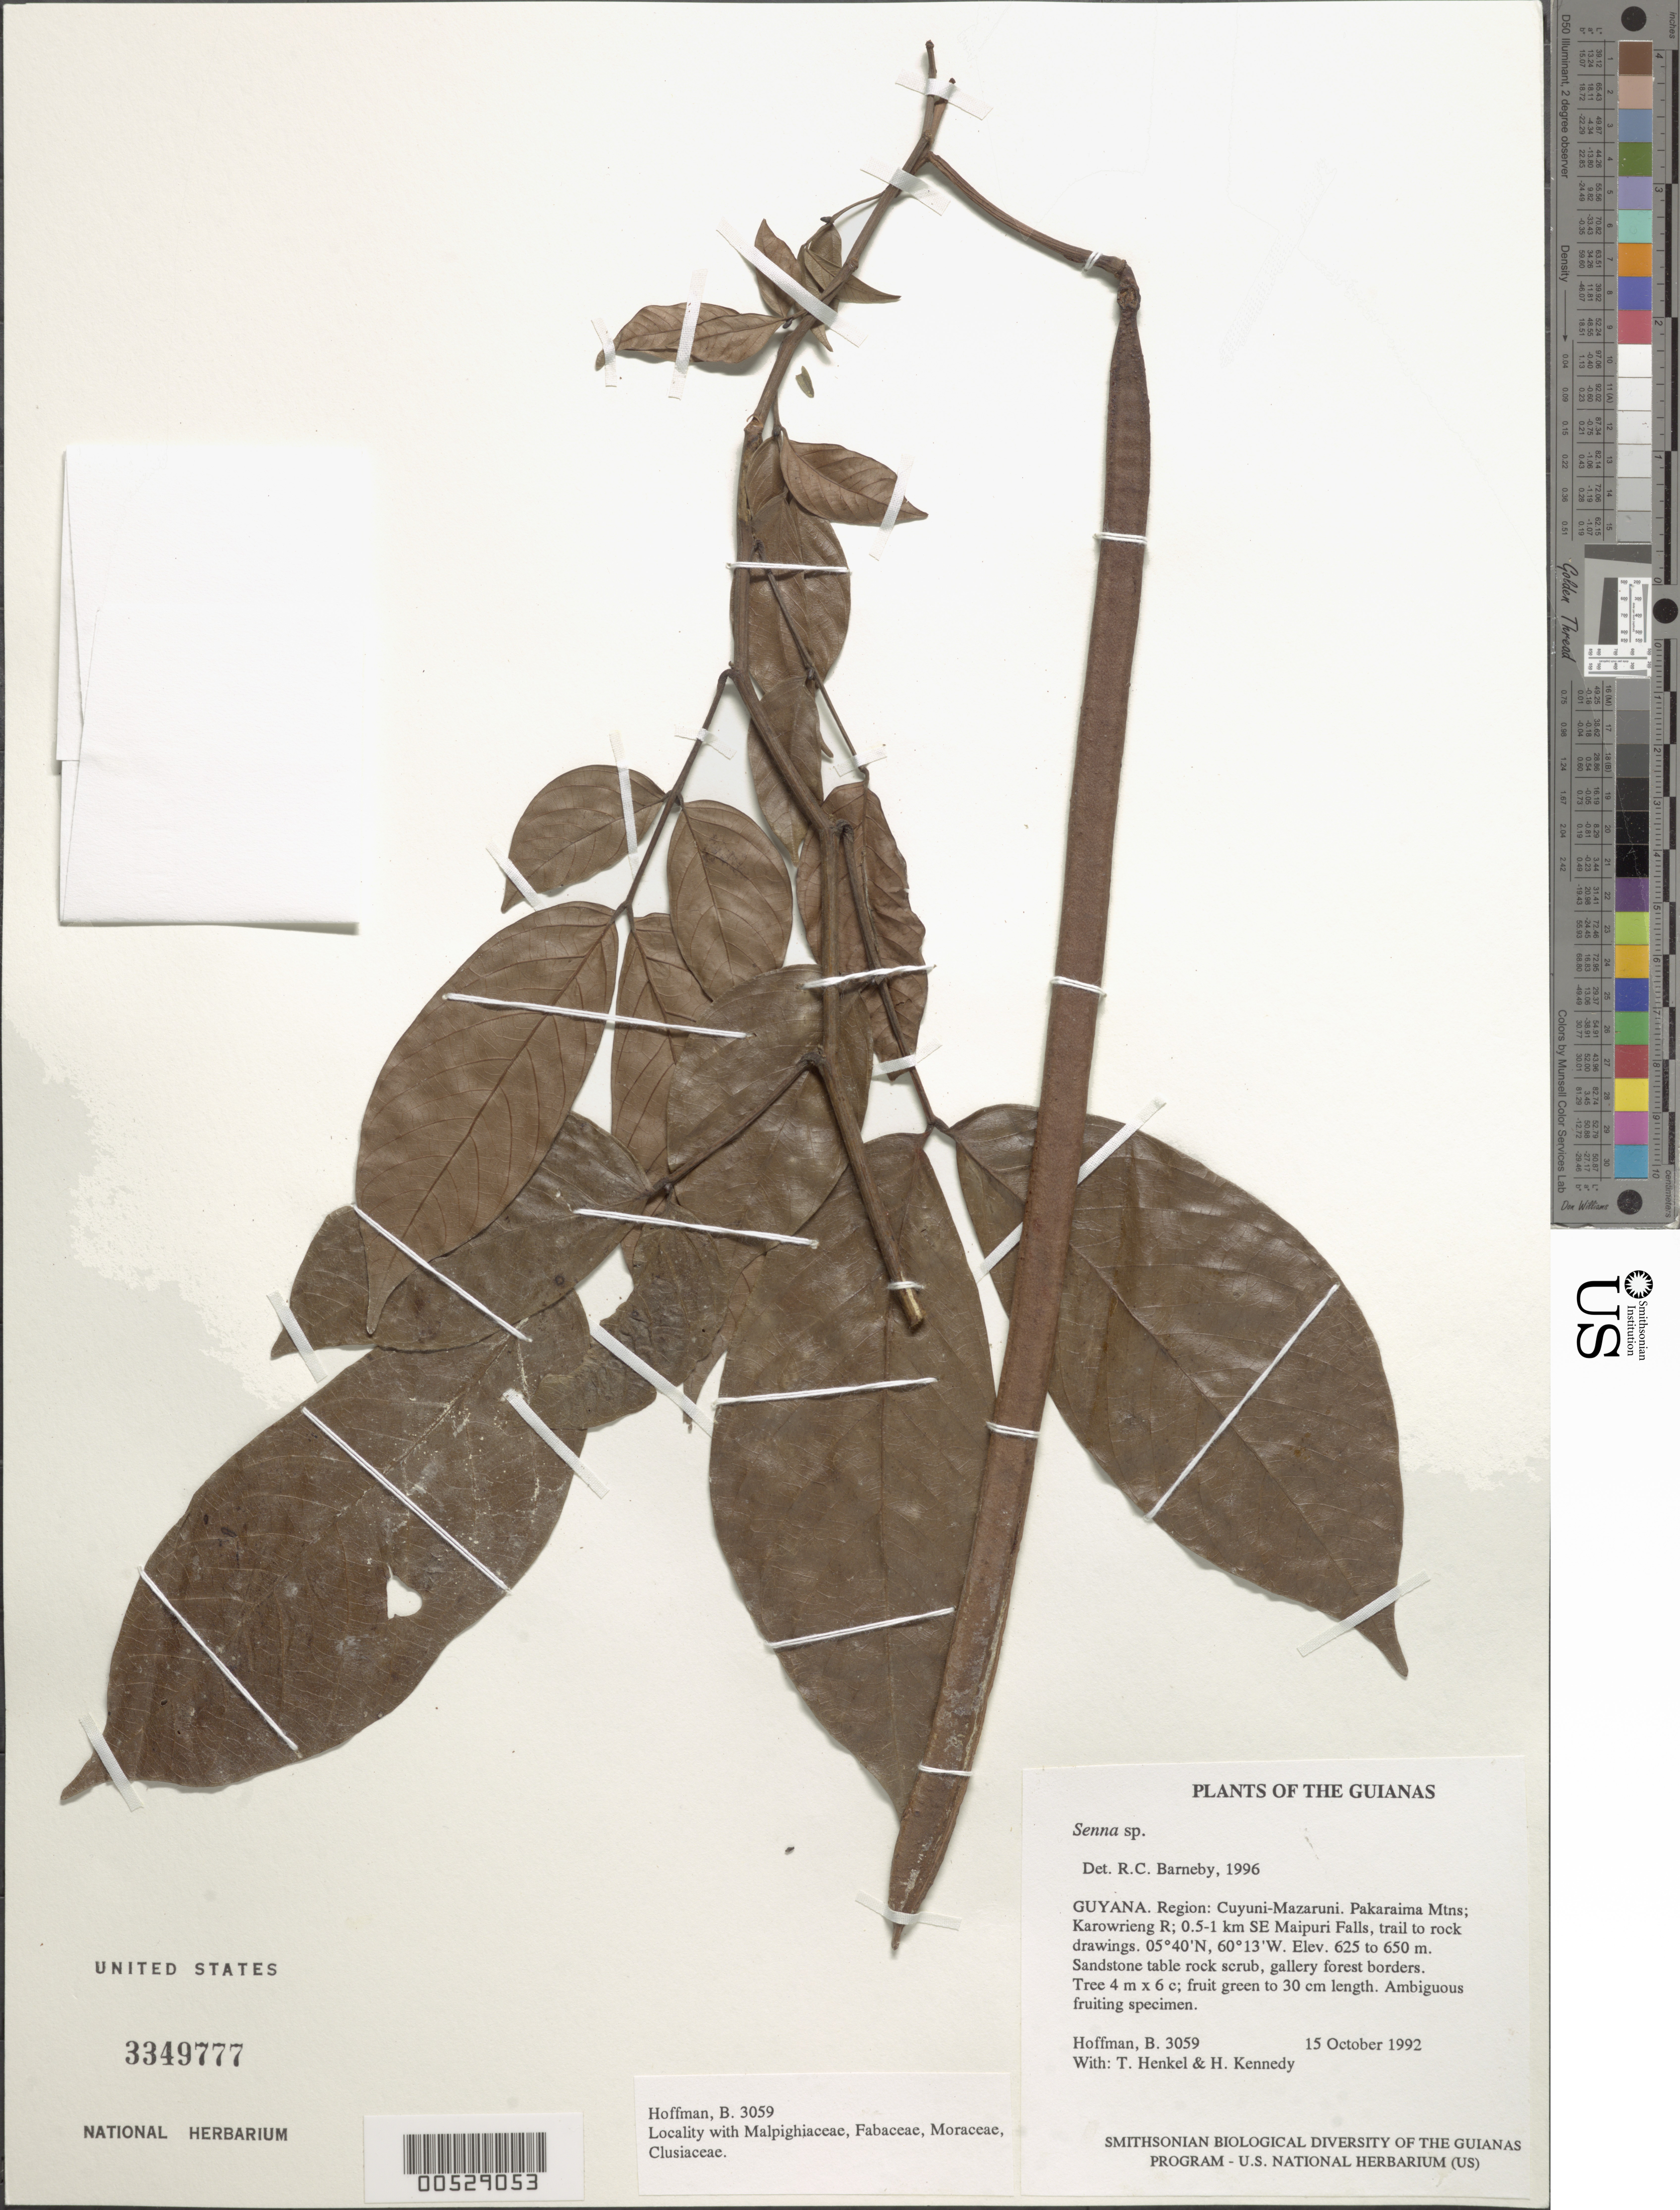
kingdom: Plantae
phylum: Tracheophyta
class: Magnoliopsida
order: Fabales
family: Fabaceae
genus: Senna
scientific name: Senna sp.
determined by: Barneby, Rupert C., (NY)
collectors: B. Hoffman, T. Henkel & H. Kennedy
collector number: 3059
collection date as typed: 15 October 1992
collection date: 1992-10-15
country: Guyana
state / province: Cuyuni-Mazaruni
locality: Pakaraima Mountains; Karowrieng River; 0.5-1 km SE of Maipuri Falls, trail to rock drawings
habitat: Sandstone table rock scrub, gallery forest borders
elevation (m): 625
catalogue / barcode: US 3349777